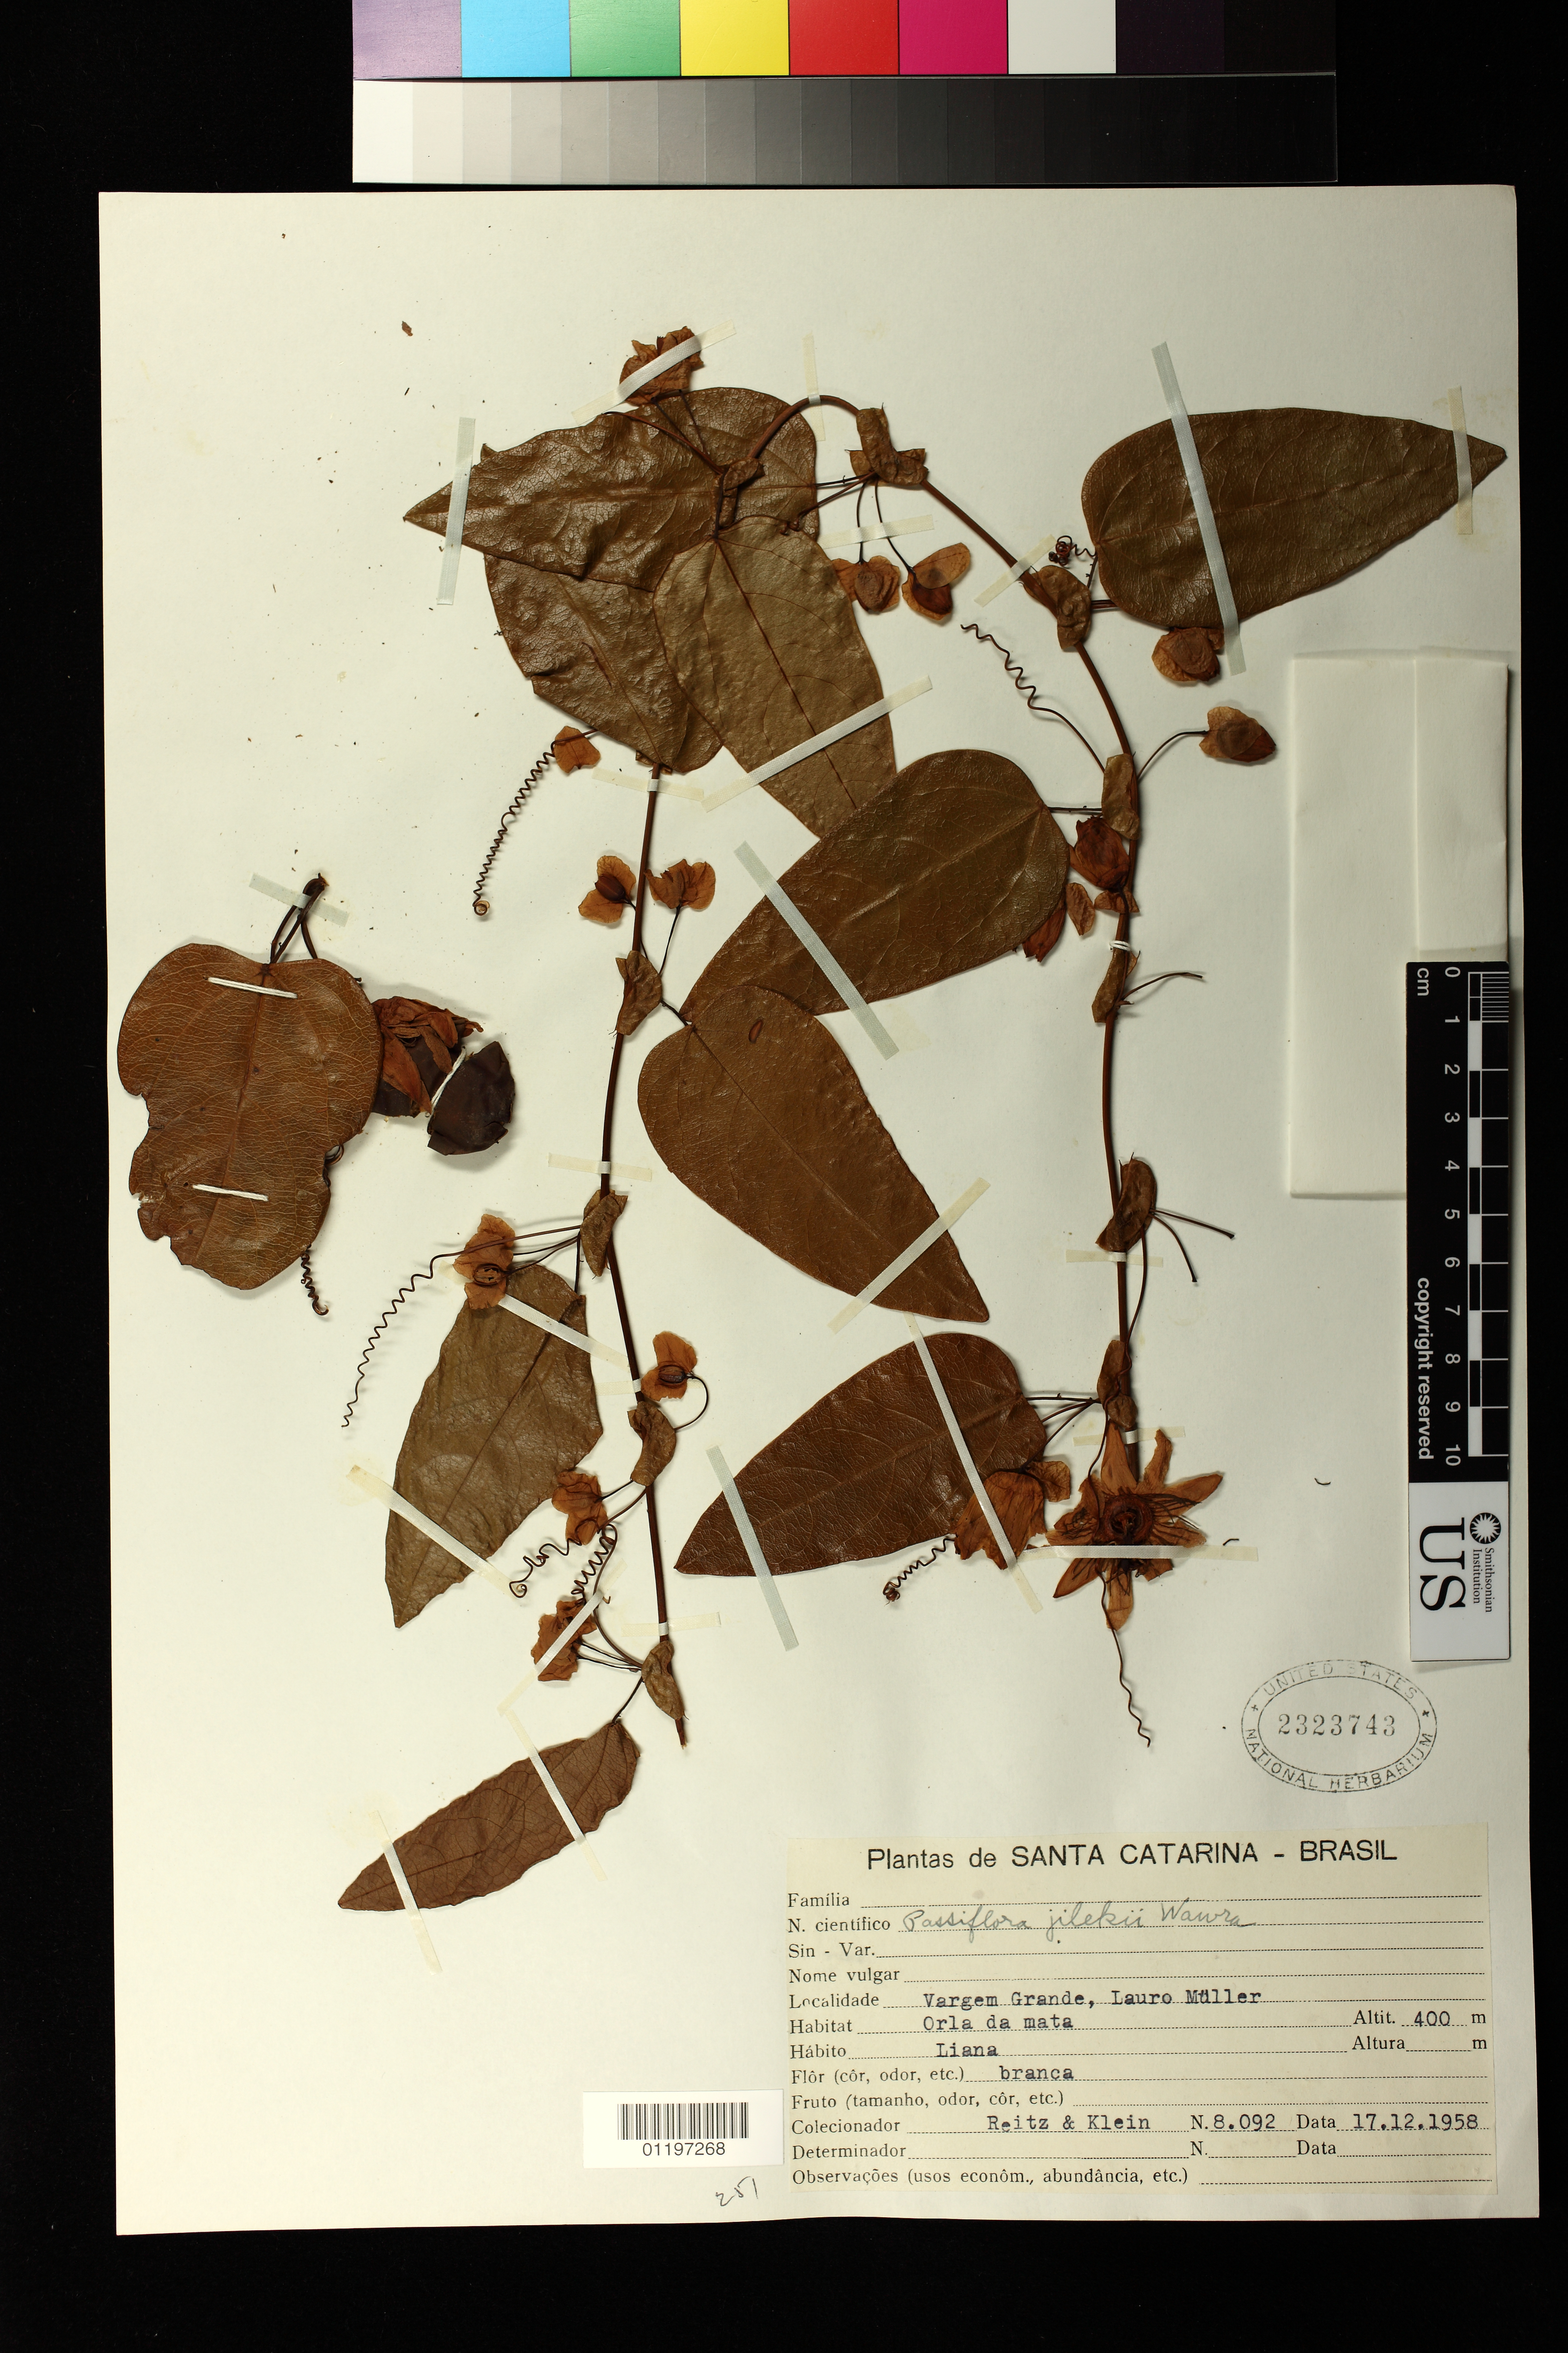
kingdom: Plantae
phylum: Tracheophyta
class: Magnoliopsida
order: Malpighiales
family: Passifloraceae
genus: Passiflora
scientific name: Passiflora jilekii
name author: Wawra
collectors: R. Reitz & R. M. Klein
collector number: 8092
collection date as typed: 17 Dec 1958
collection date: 1958-12-17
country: Brazil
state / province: Santa Catarina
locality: Vargem grande, lauro muller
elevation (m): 400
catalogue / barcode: US 2323743